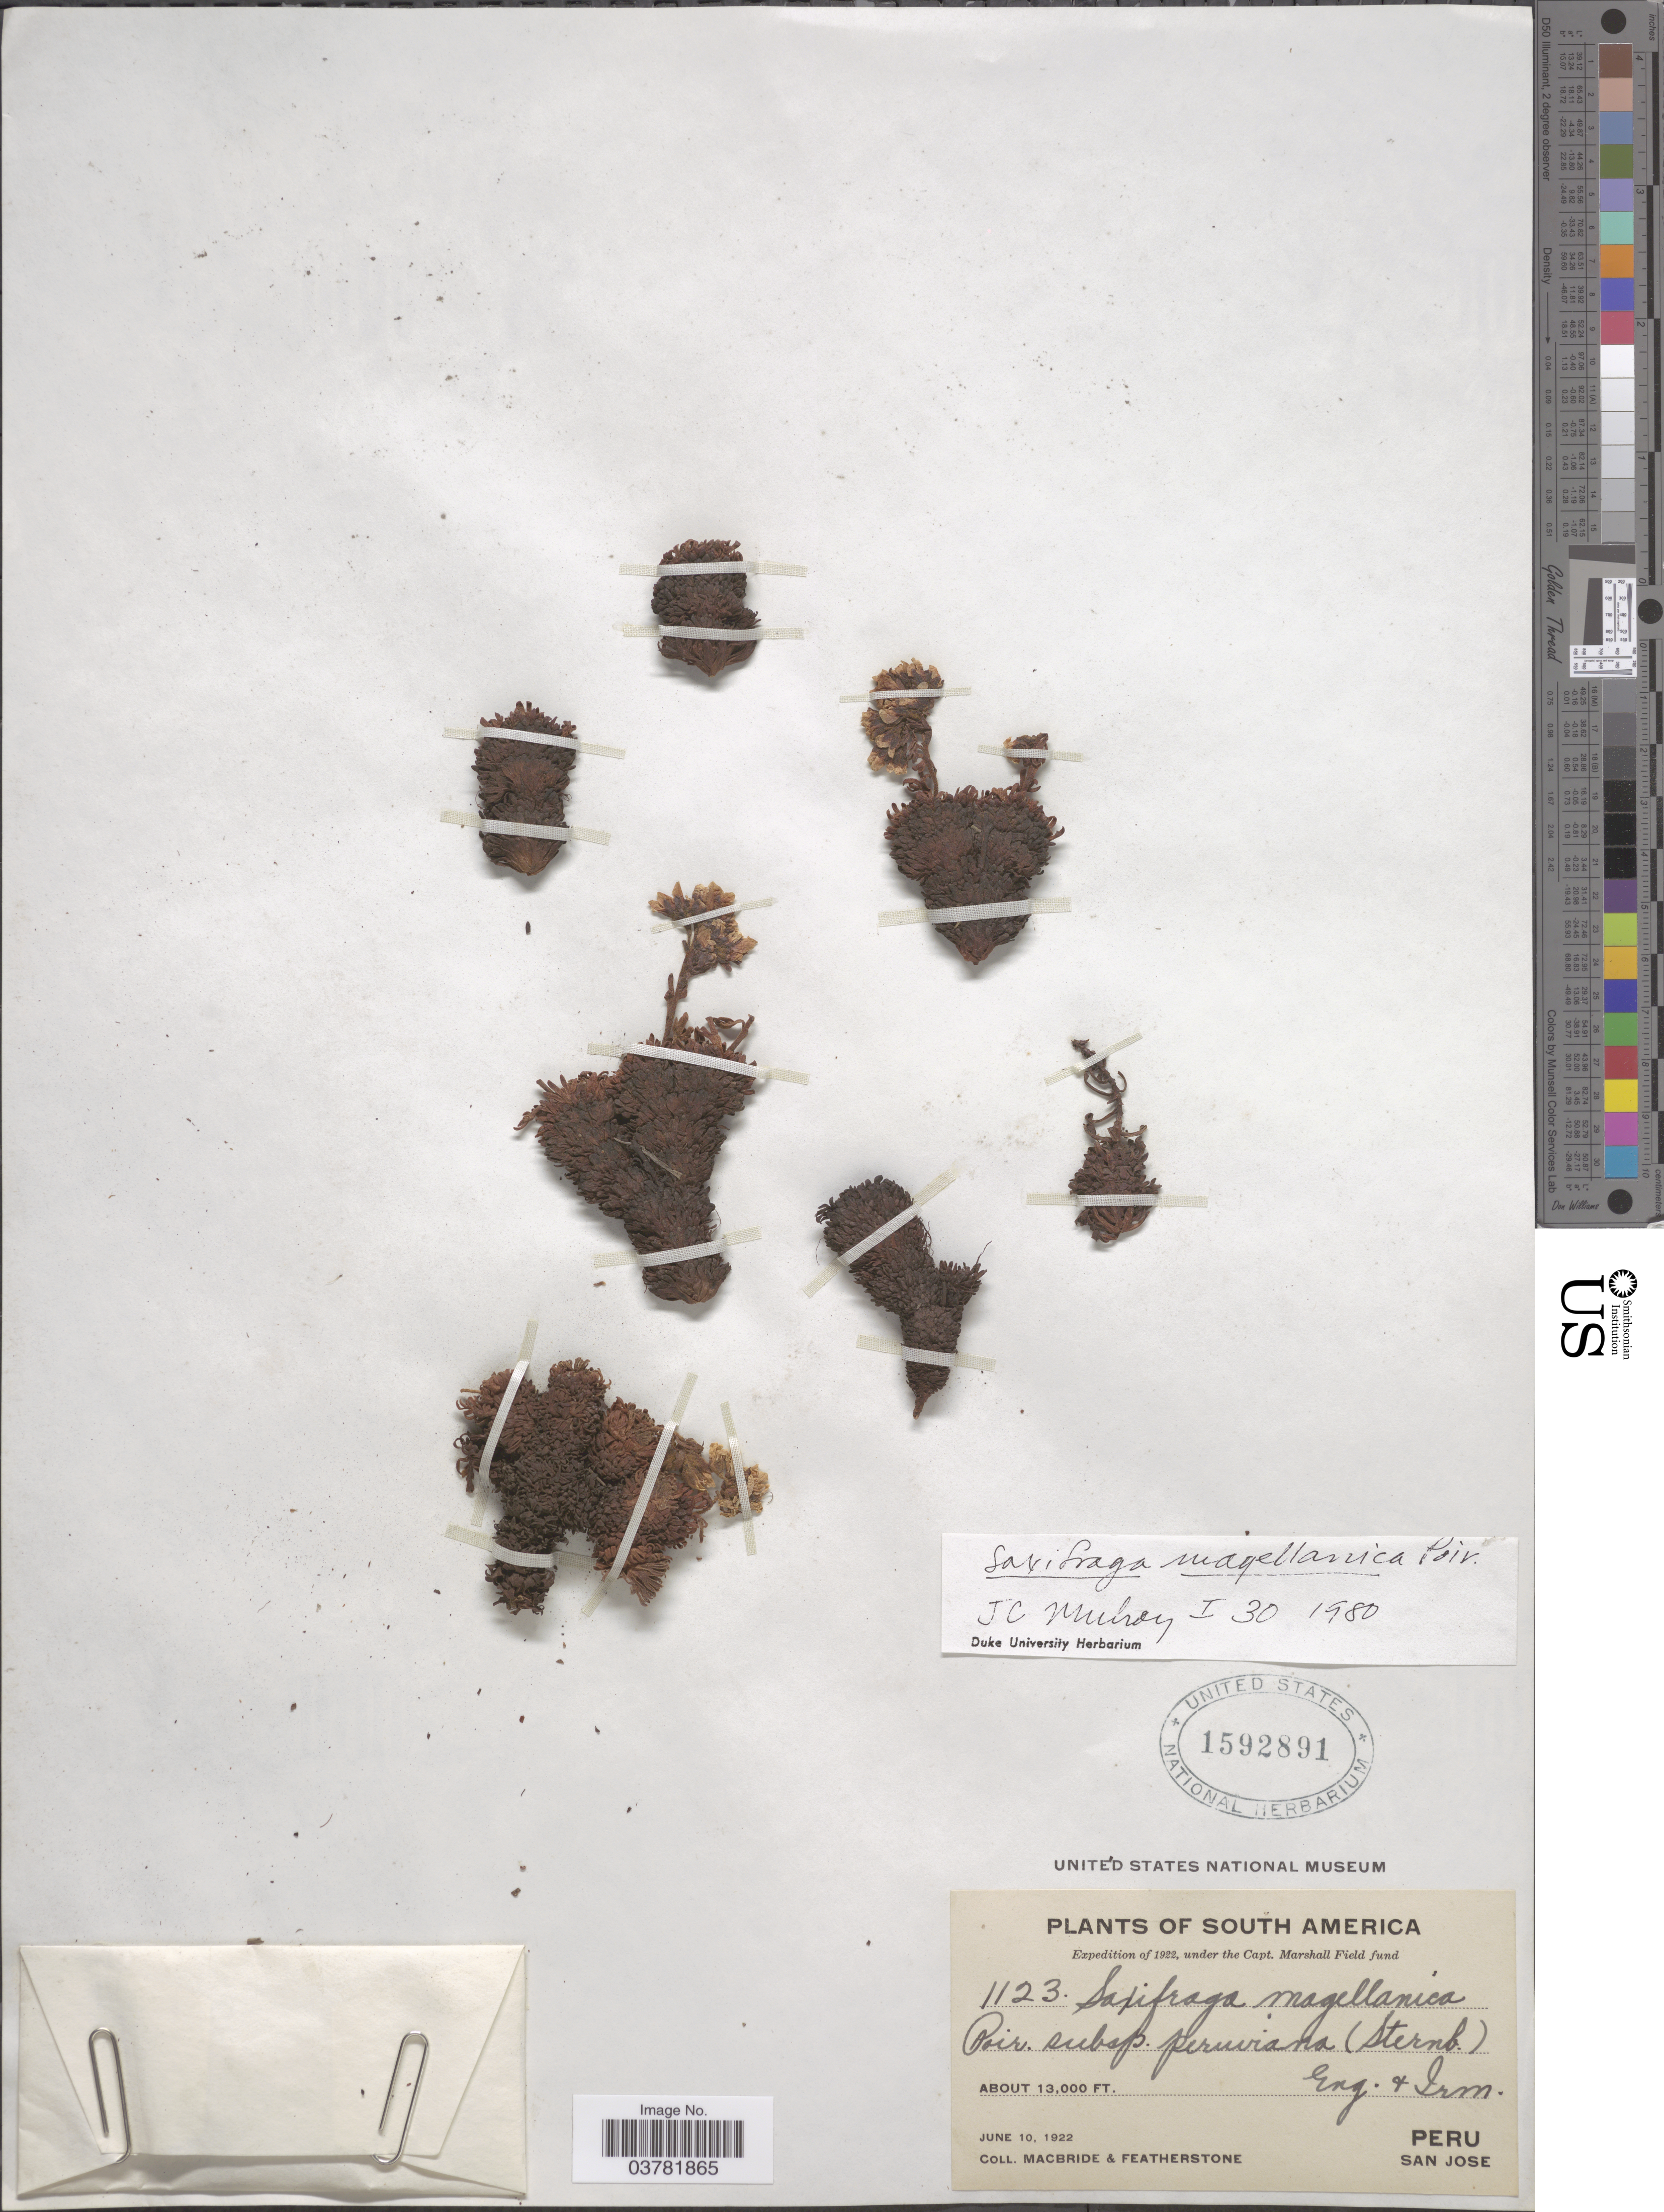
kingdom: Plantae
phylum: Tracheophyta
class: Magnoliopsida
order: Saxifragales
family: Saxifragaceae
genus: Saxifraga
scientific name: Saxifraga magellanica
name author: Poir.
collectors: Macbride, -- & -. Featherstone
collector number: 1123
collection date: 1922-06-10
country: Peru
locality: Expedition of 1922. San Jose.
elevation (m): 3962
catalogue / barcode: US 1592891